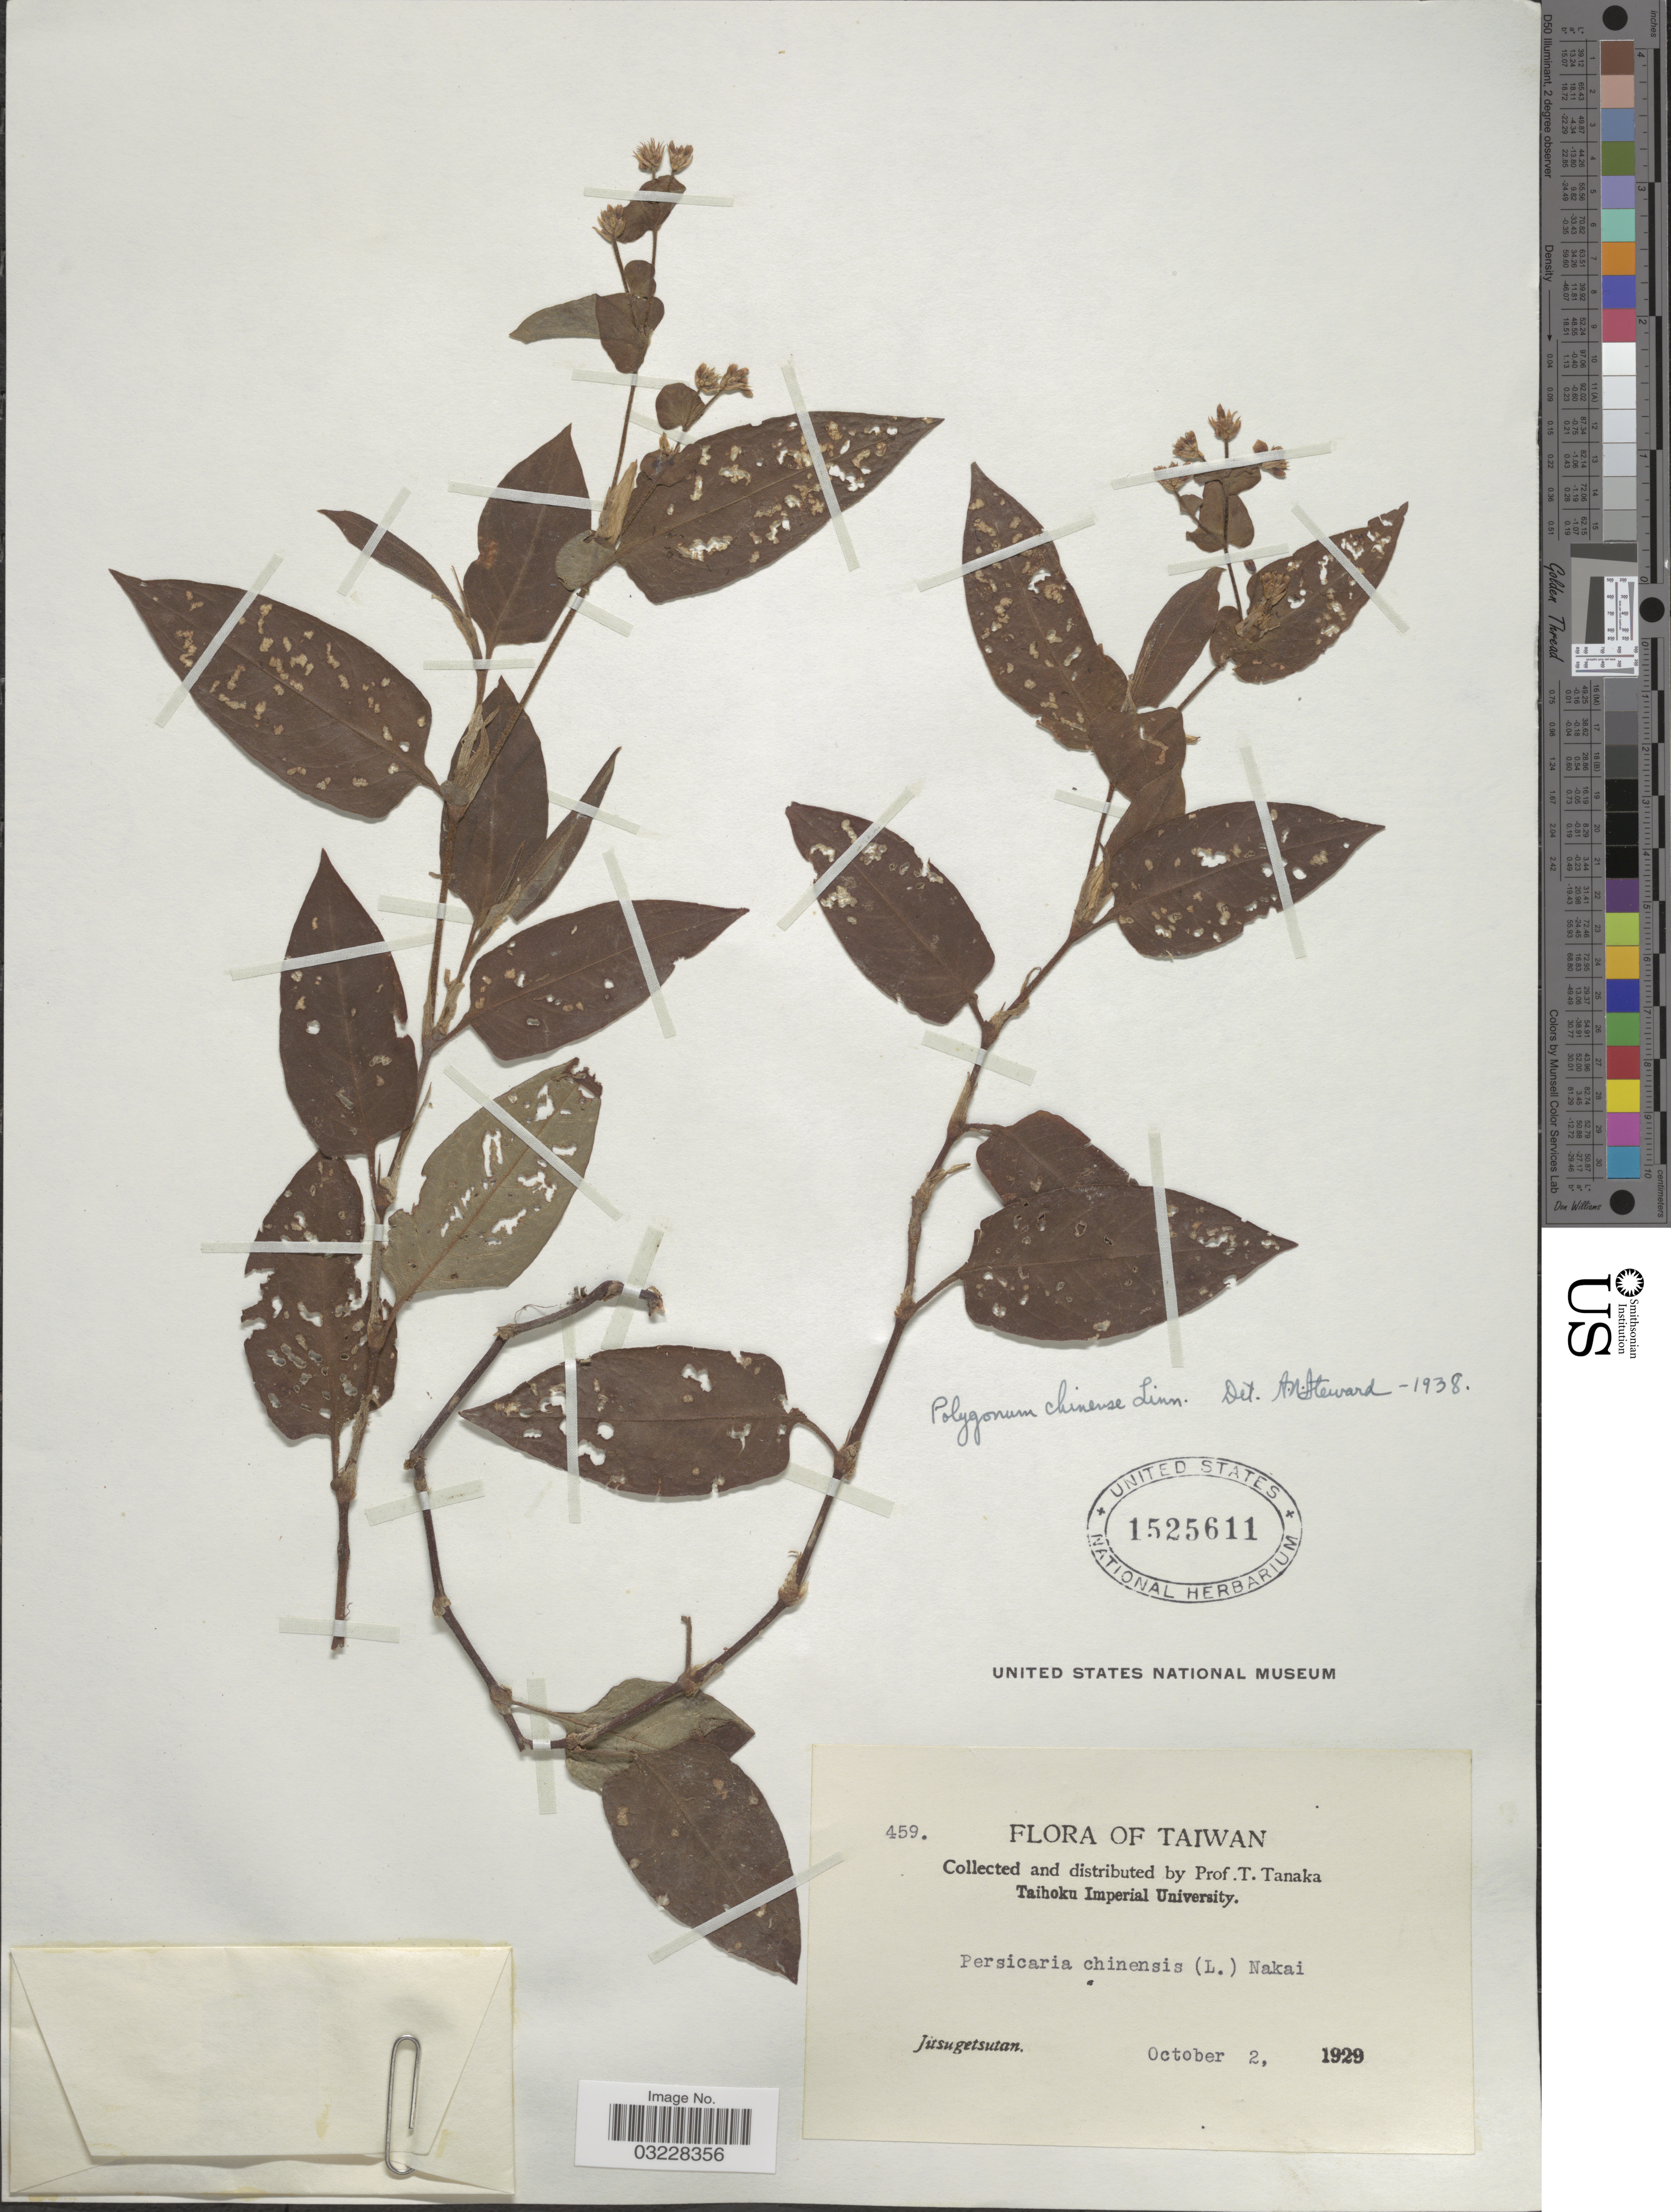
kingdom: Plantae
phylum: Tracheophyta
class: Magnoliopsida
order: Caryophyllales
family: Polygonaceae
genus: Polygonum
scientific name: Polygonum chinense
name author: L.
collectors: T. Tanaka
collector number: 459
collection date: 1929-10-02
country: Taiwan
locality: Jusugetsutan.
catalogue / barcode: US 1525611